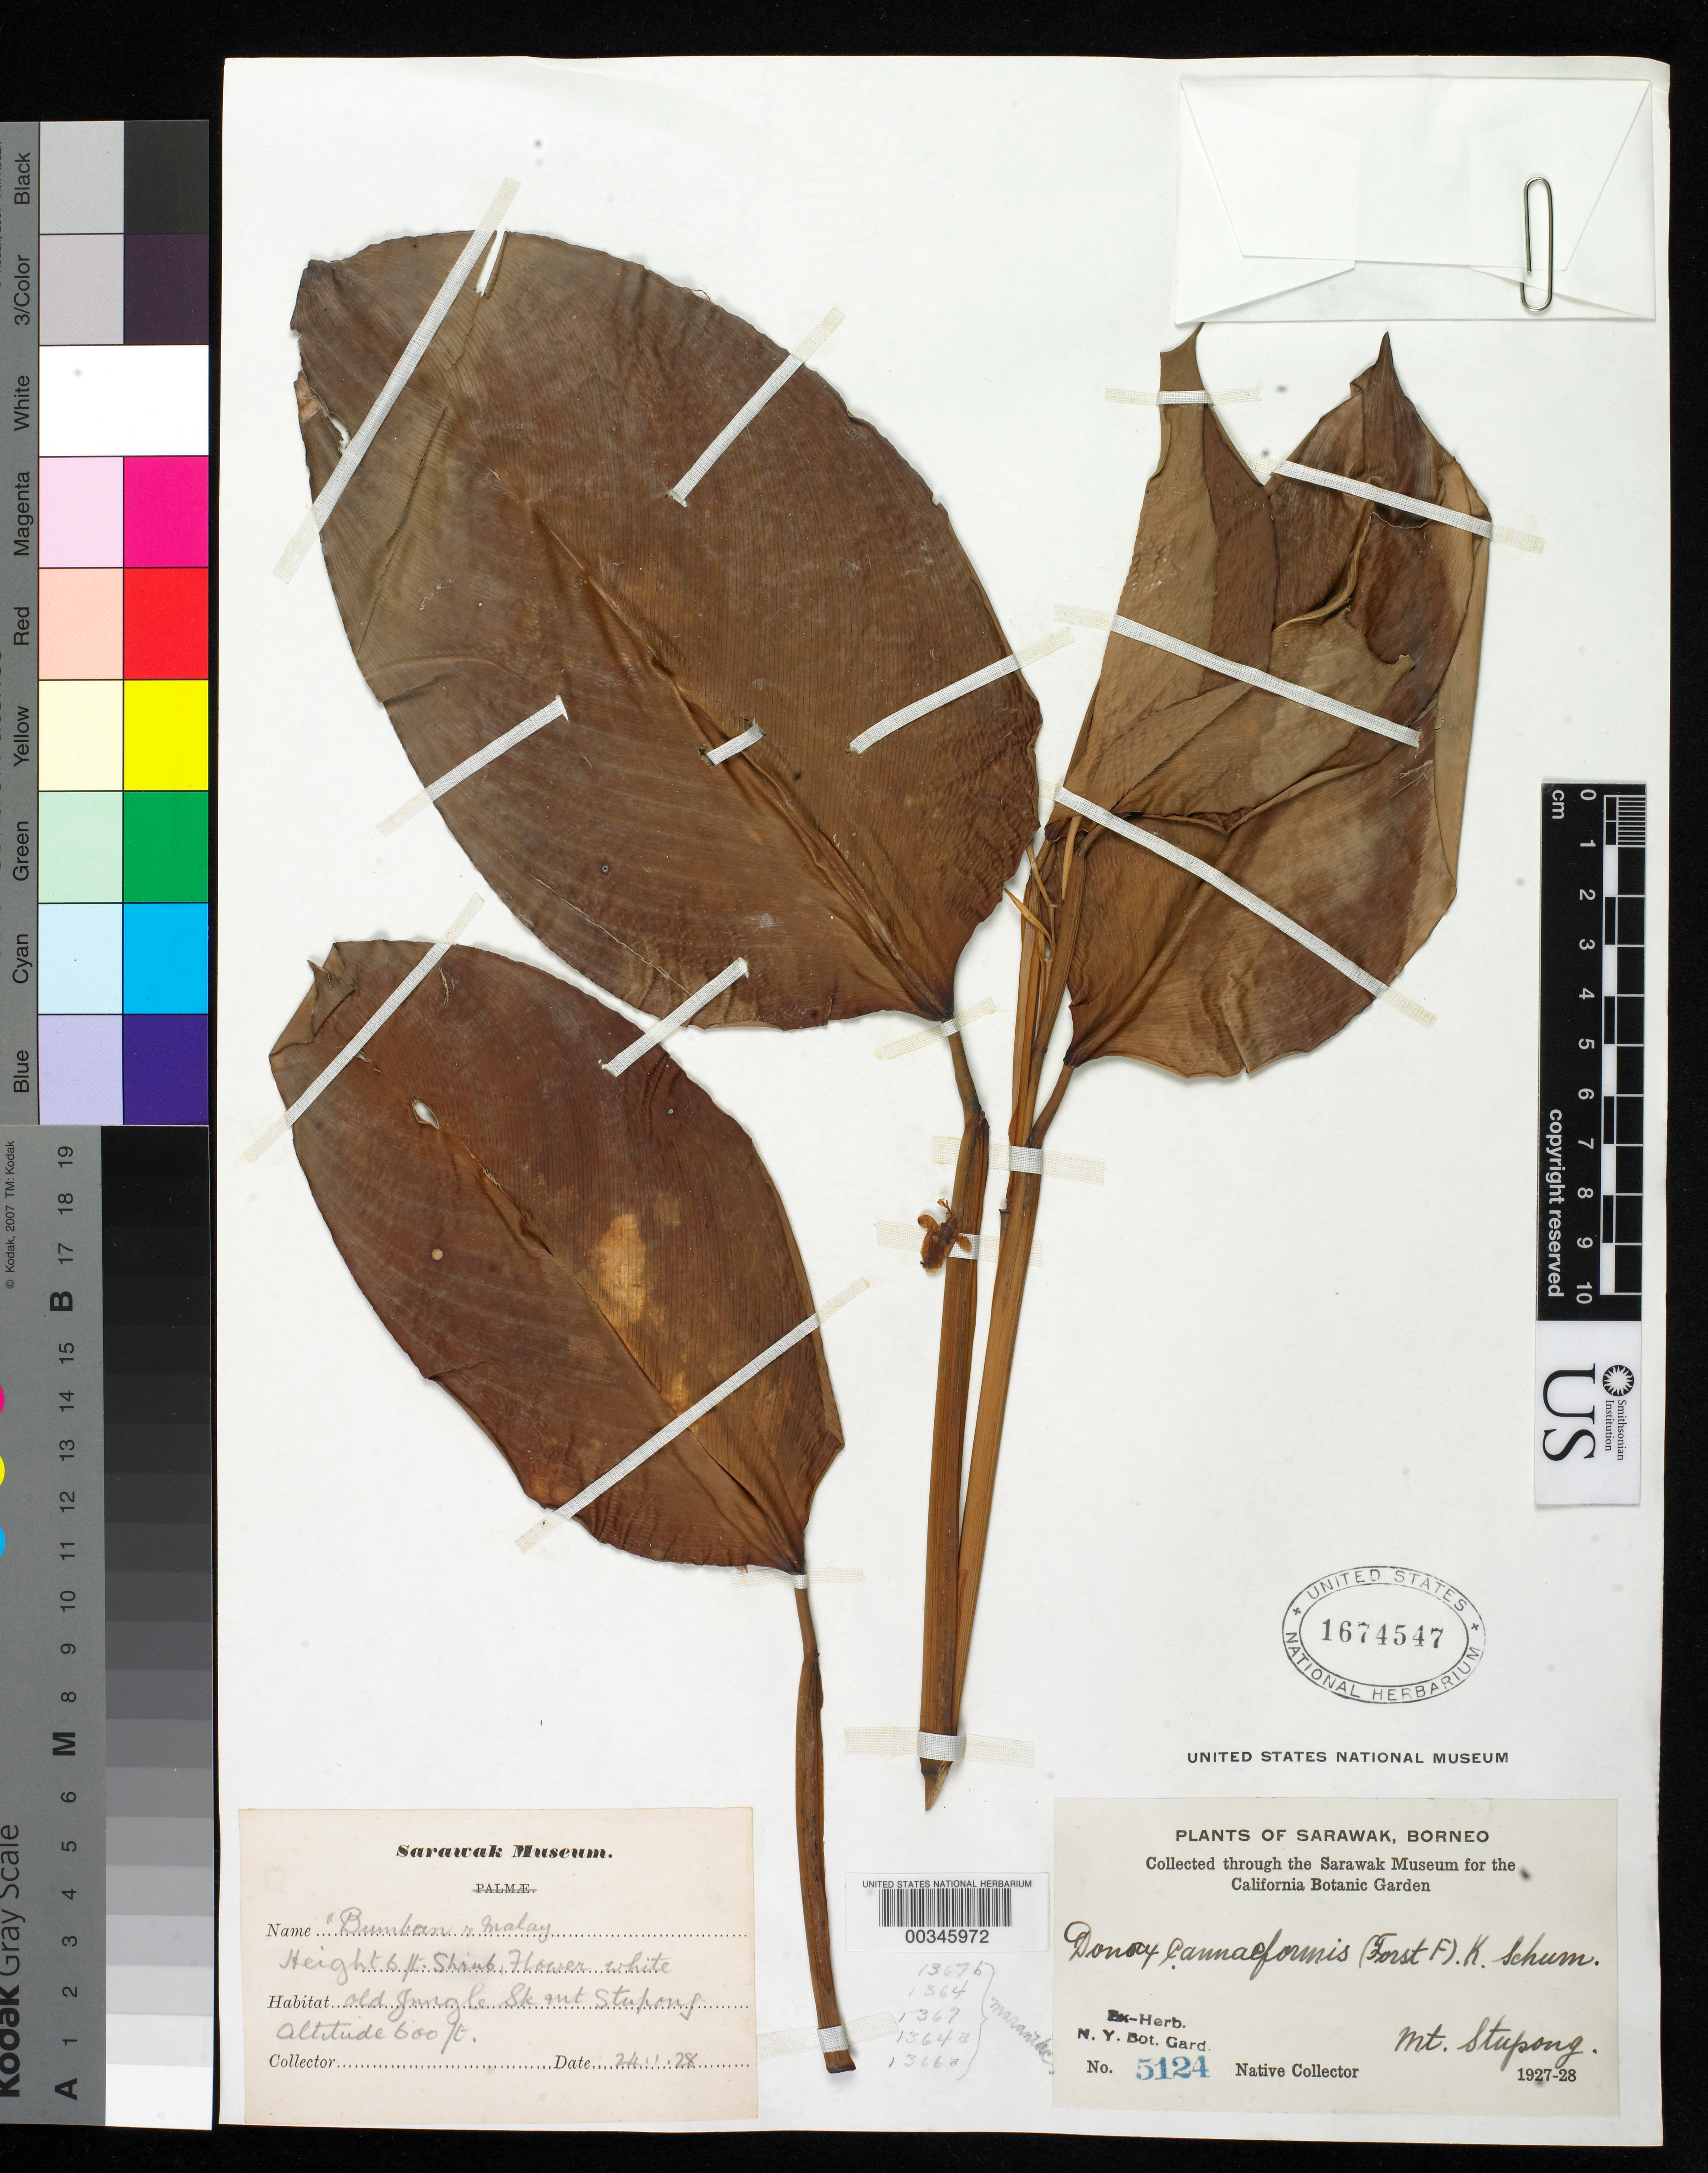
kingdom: Plantae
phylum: Tracheophyta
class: Liliopsida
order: Zingiberales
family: Marantaceae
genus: Donax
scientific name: Donax canniformis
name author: (G. Forst.) K. Schum.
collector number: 5124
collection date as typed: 24 Jan 1928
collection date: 1928-01-24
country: Malaysia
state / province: Sarawak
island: Borneo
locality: Plants of sarawak, borneo, mt. stupong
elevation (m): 183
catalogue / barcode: US 1674547